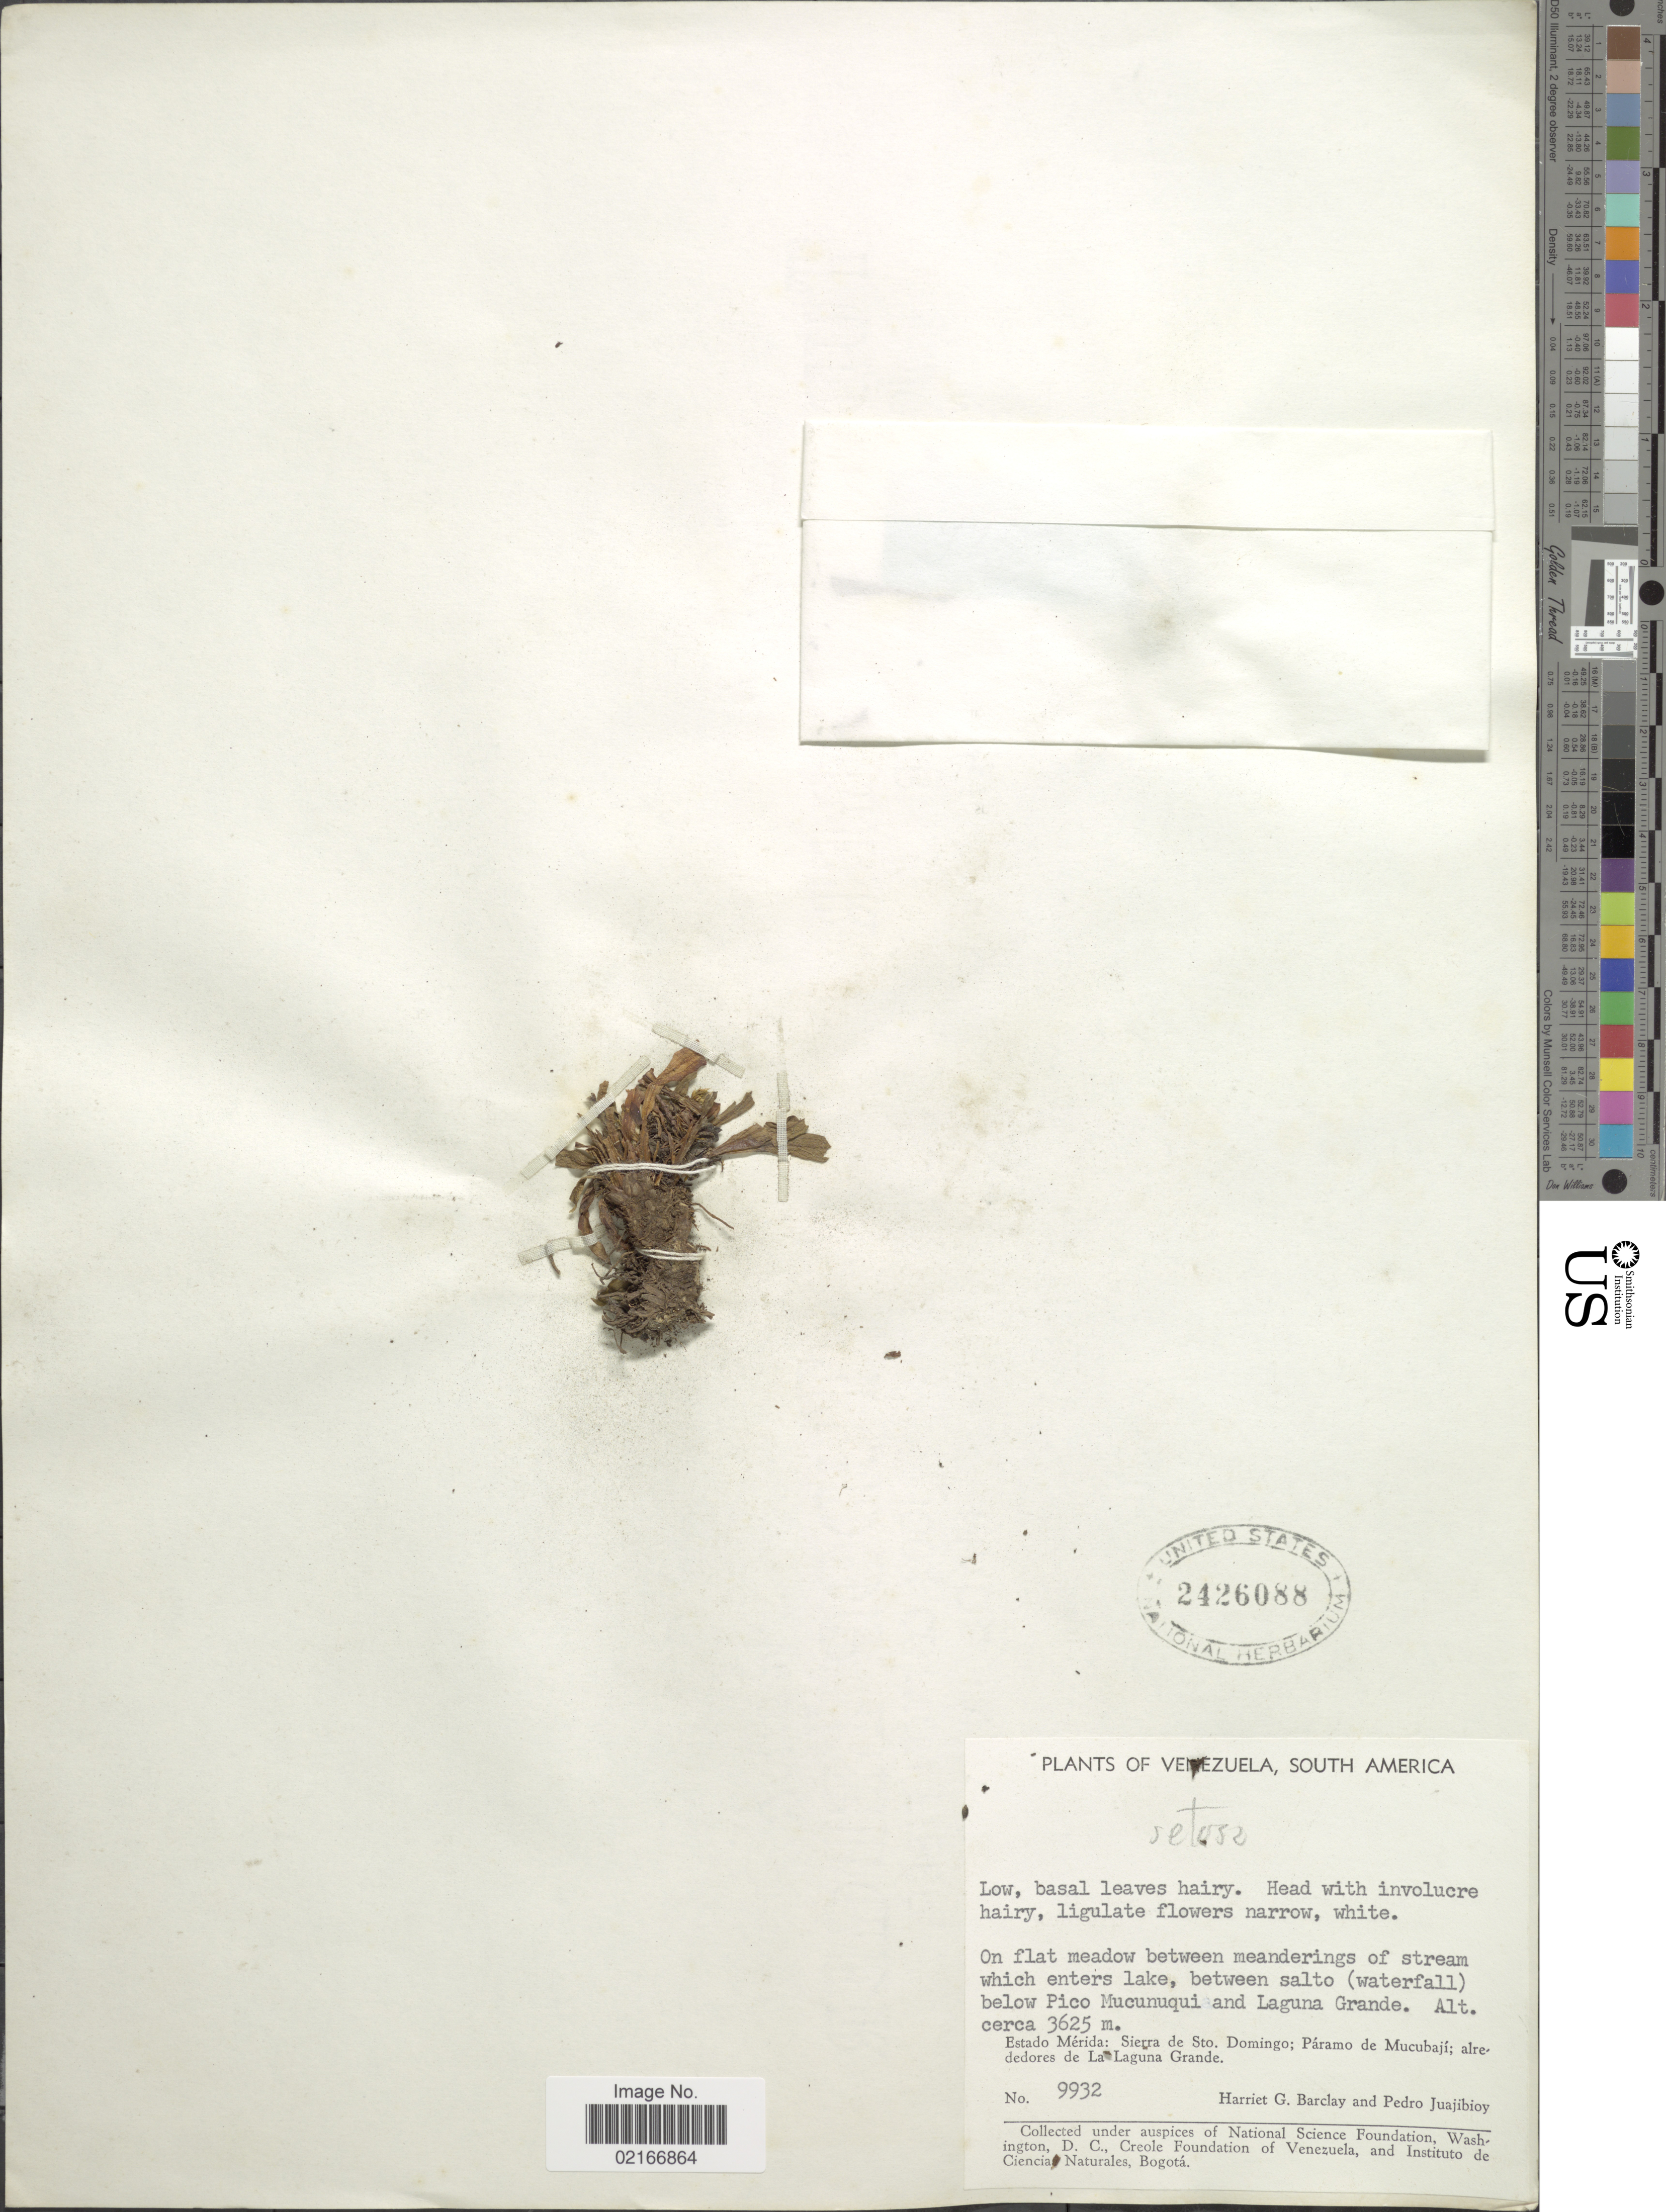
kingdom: Plantae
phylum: Tracheophyta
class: Magnoliopsida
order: Asterales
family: Asteraceae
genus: Hypochaeris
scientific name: Hypochaeris setosa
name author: Formánek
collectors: H. G. Barclay & P. Juajibioy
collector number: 9932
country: Venezuela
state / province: Mérida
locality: Between meanderings of stream which enters lake, between salto (waterfall) below Pico Mucunuqui and Laguna Grande. Sierra de Sto. Domingo; Páramo de Mucubají; alrededores de La Laguna Grande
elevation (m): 3625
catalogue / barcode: US 2426088